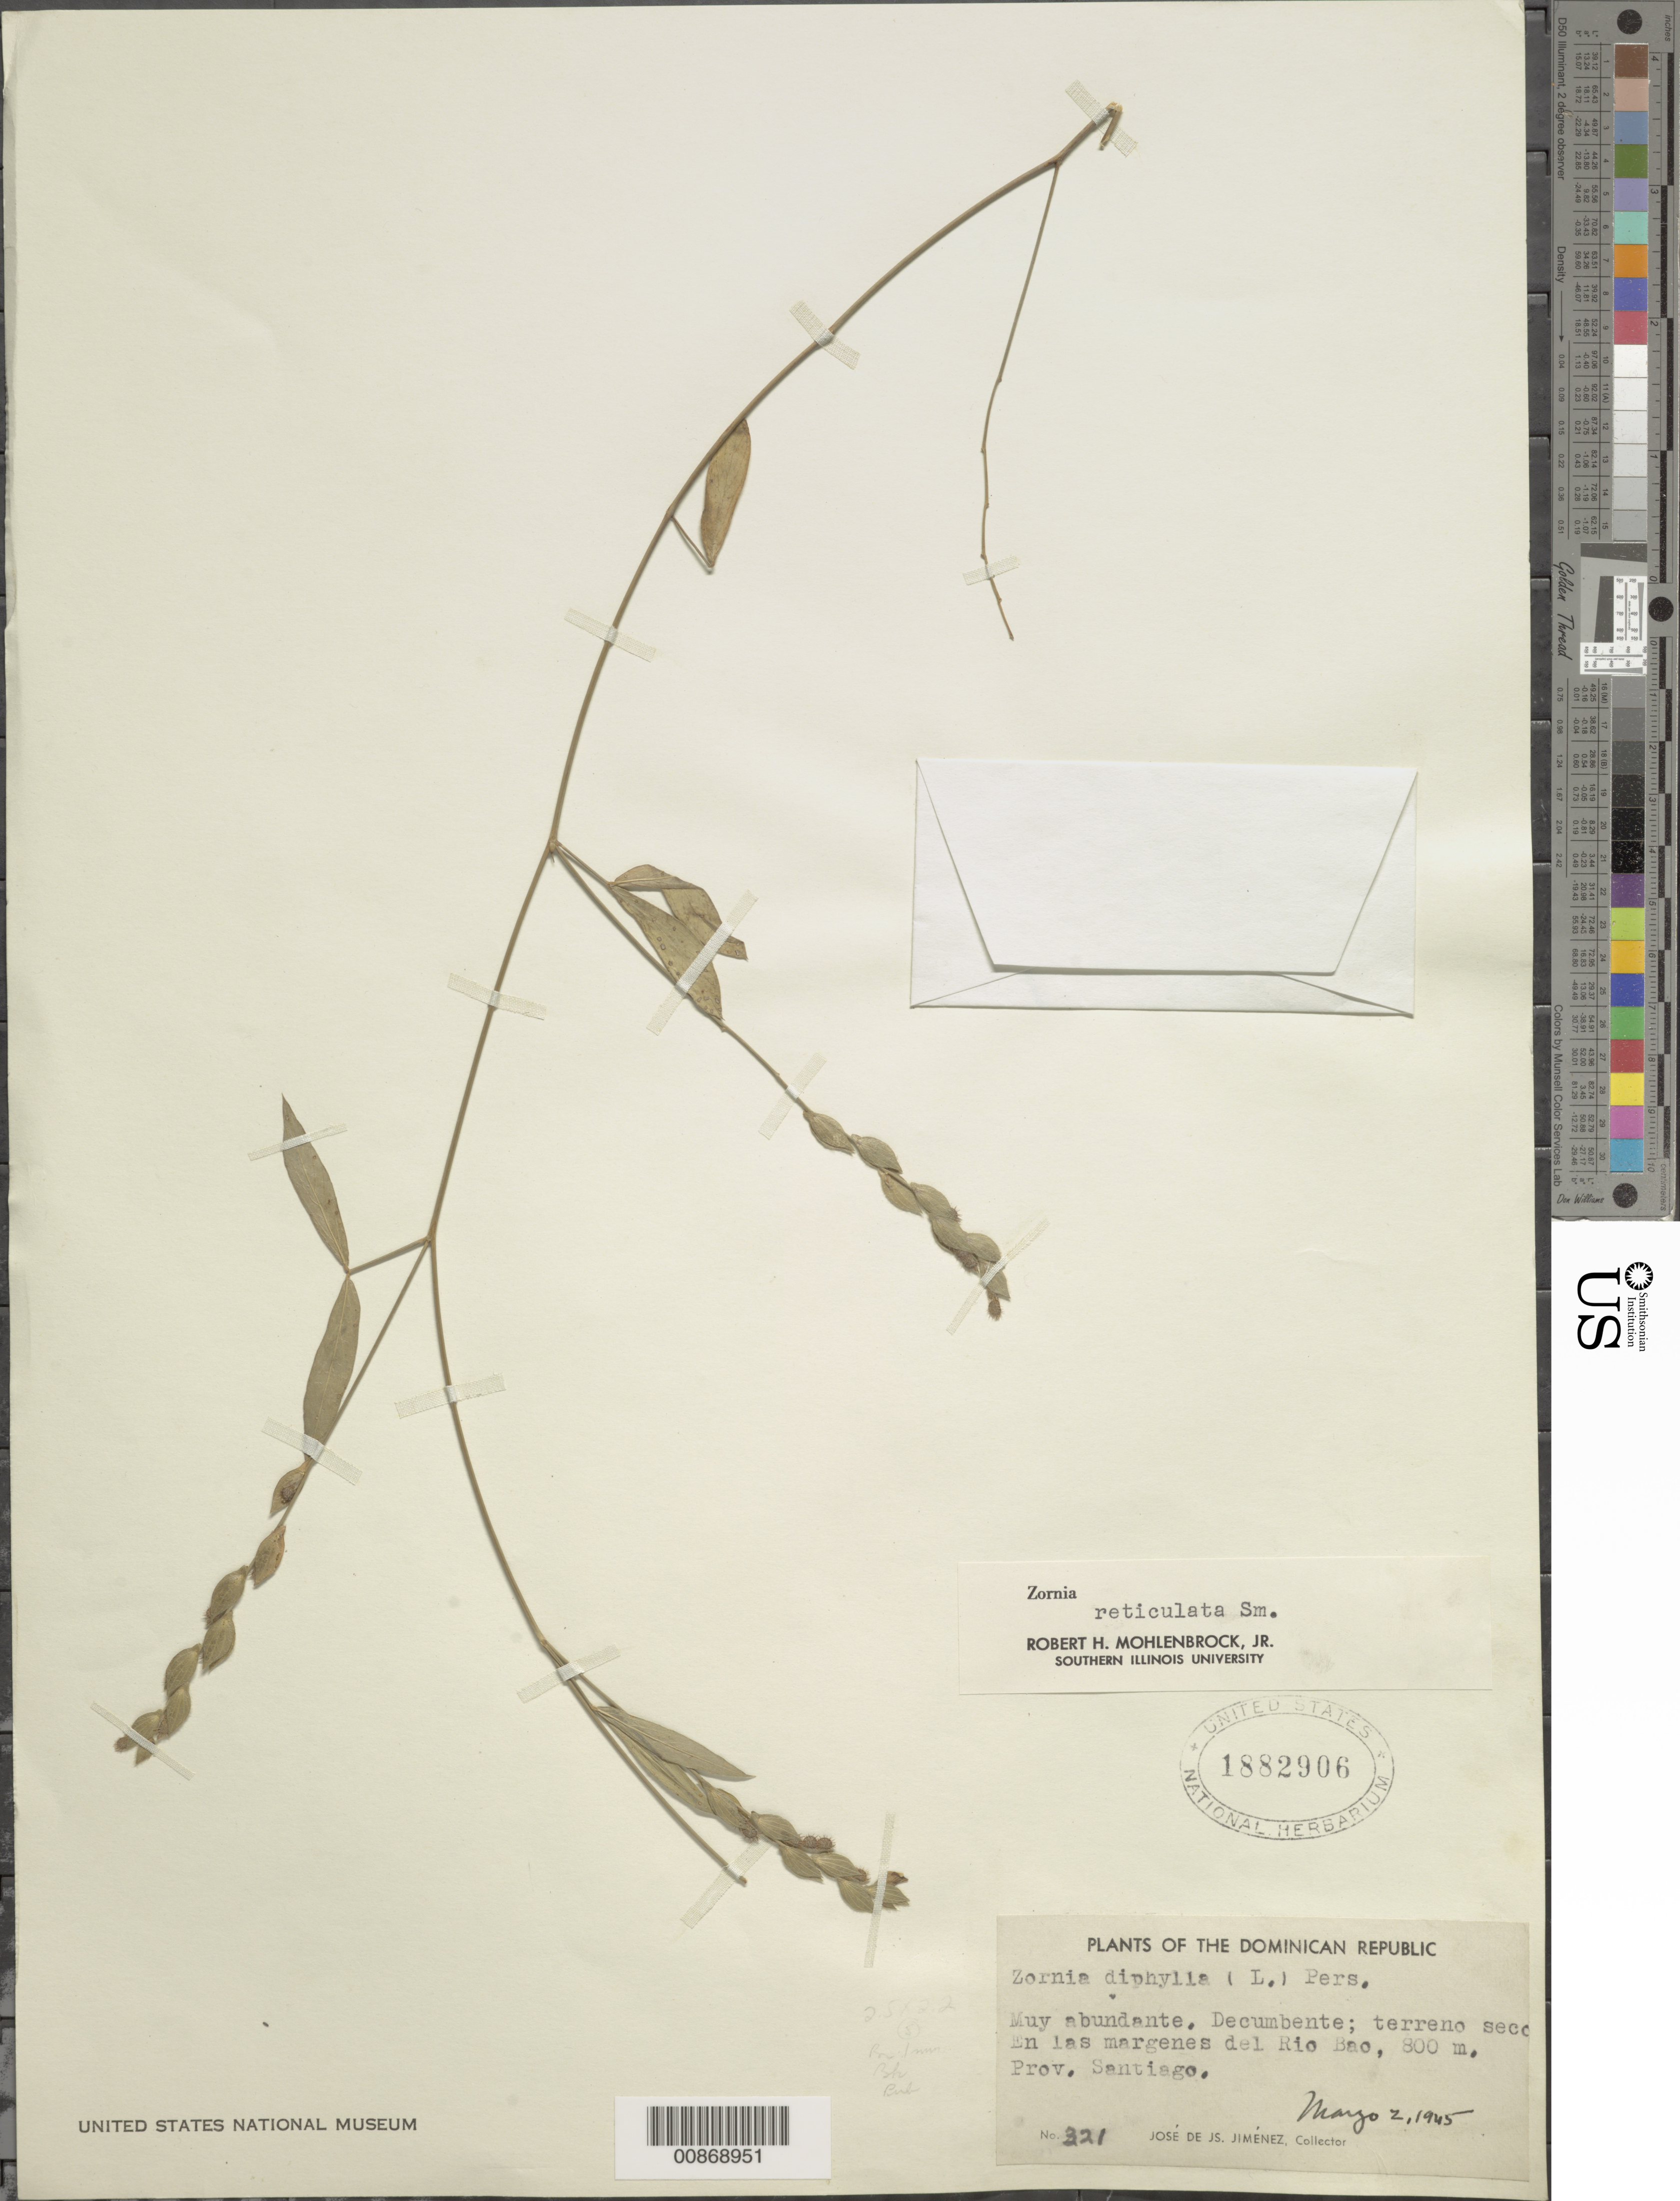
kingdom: Plantae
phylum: Tracheophyta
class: Magnoliopsida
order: Fabales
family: Fabaceae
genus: Zornia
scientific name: Zornia reticulata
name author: Sm.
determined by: Mohlenbrock, Robert H., Jr.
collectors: J. J. Jiménez Almonte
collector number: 321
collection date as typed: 02 Mar 1945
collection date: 1945-03-02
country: Dominican Republic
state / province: Santiago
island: Hispaniola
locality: En las margenes del Río Bao.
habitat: Terreno seco, en las margenes del río.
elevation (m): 800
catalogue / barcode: US 1882906